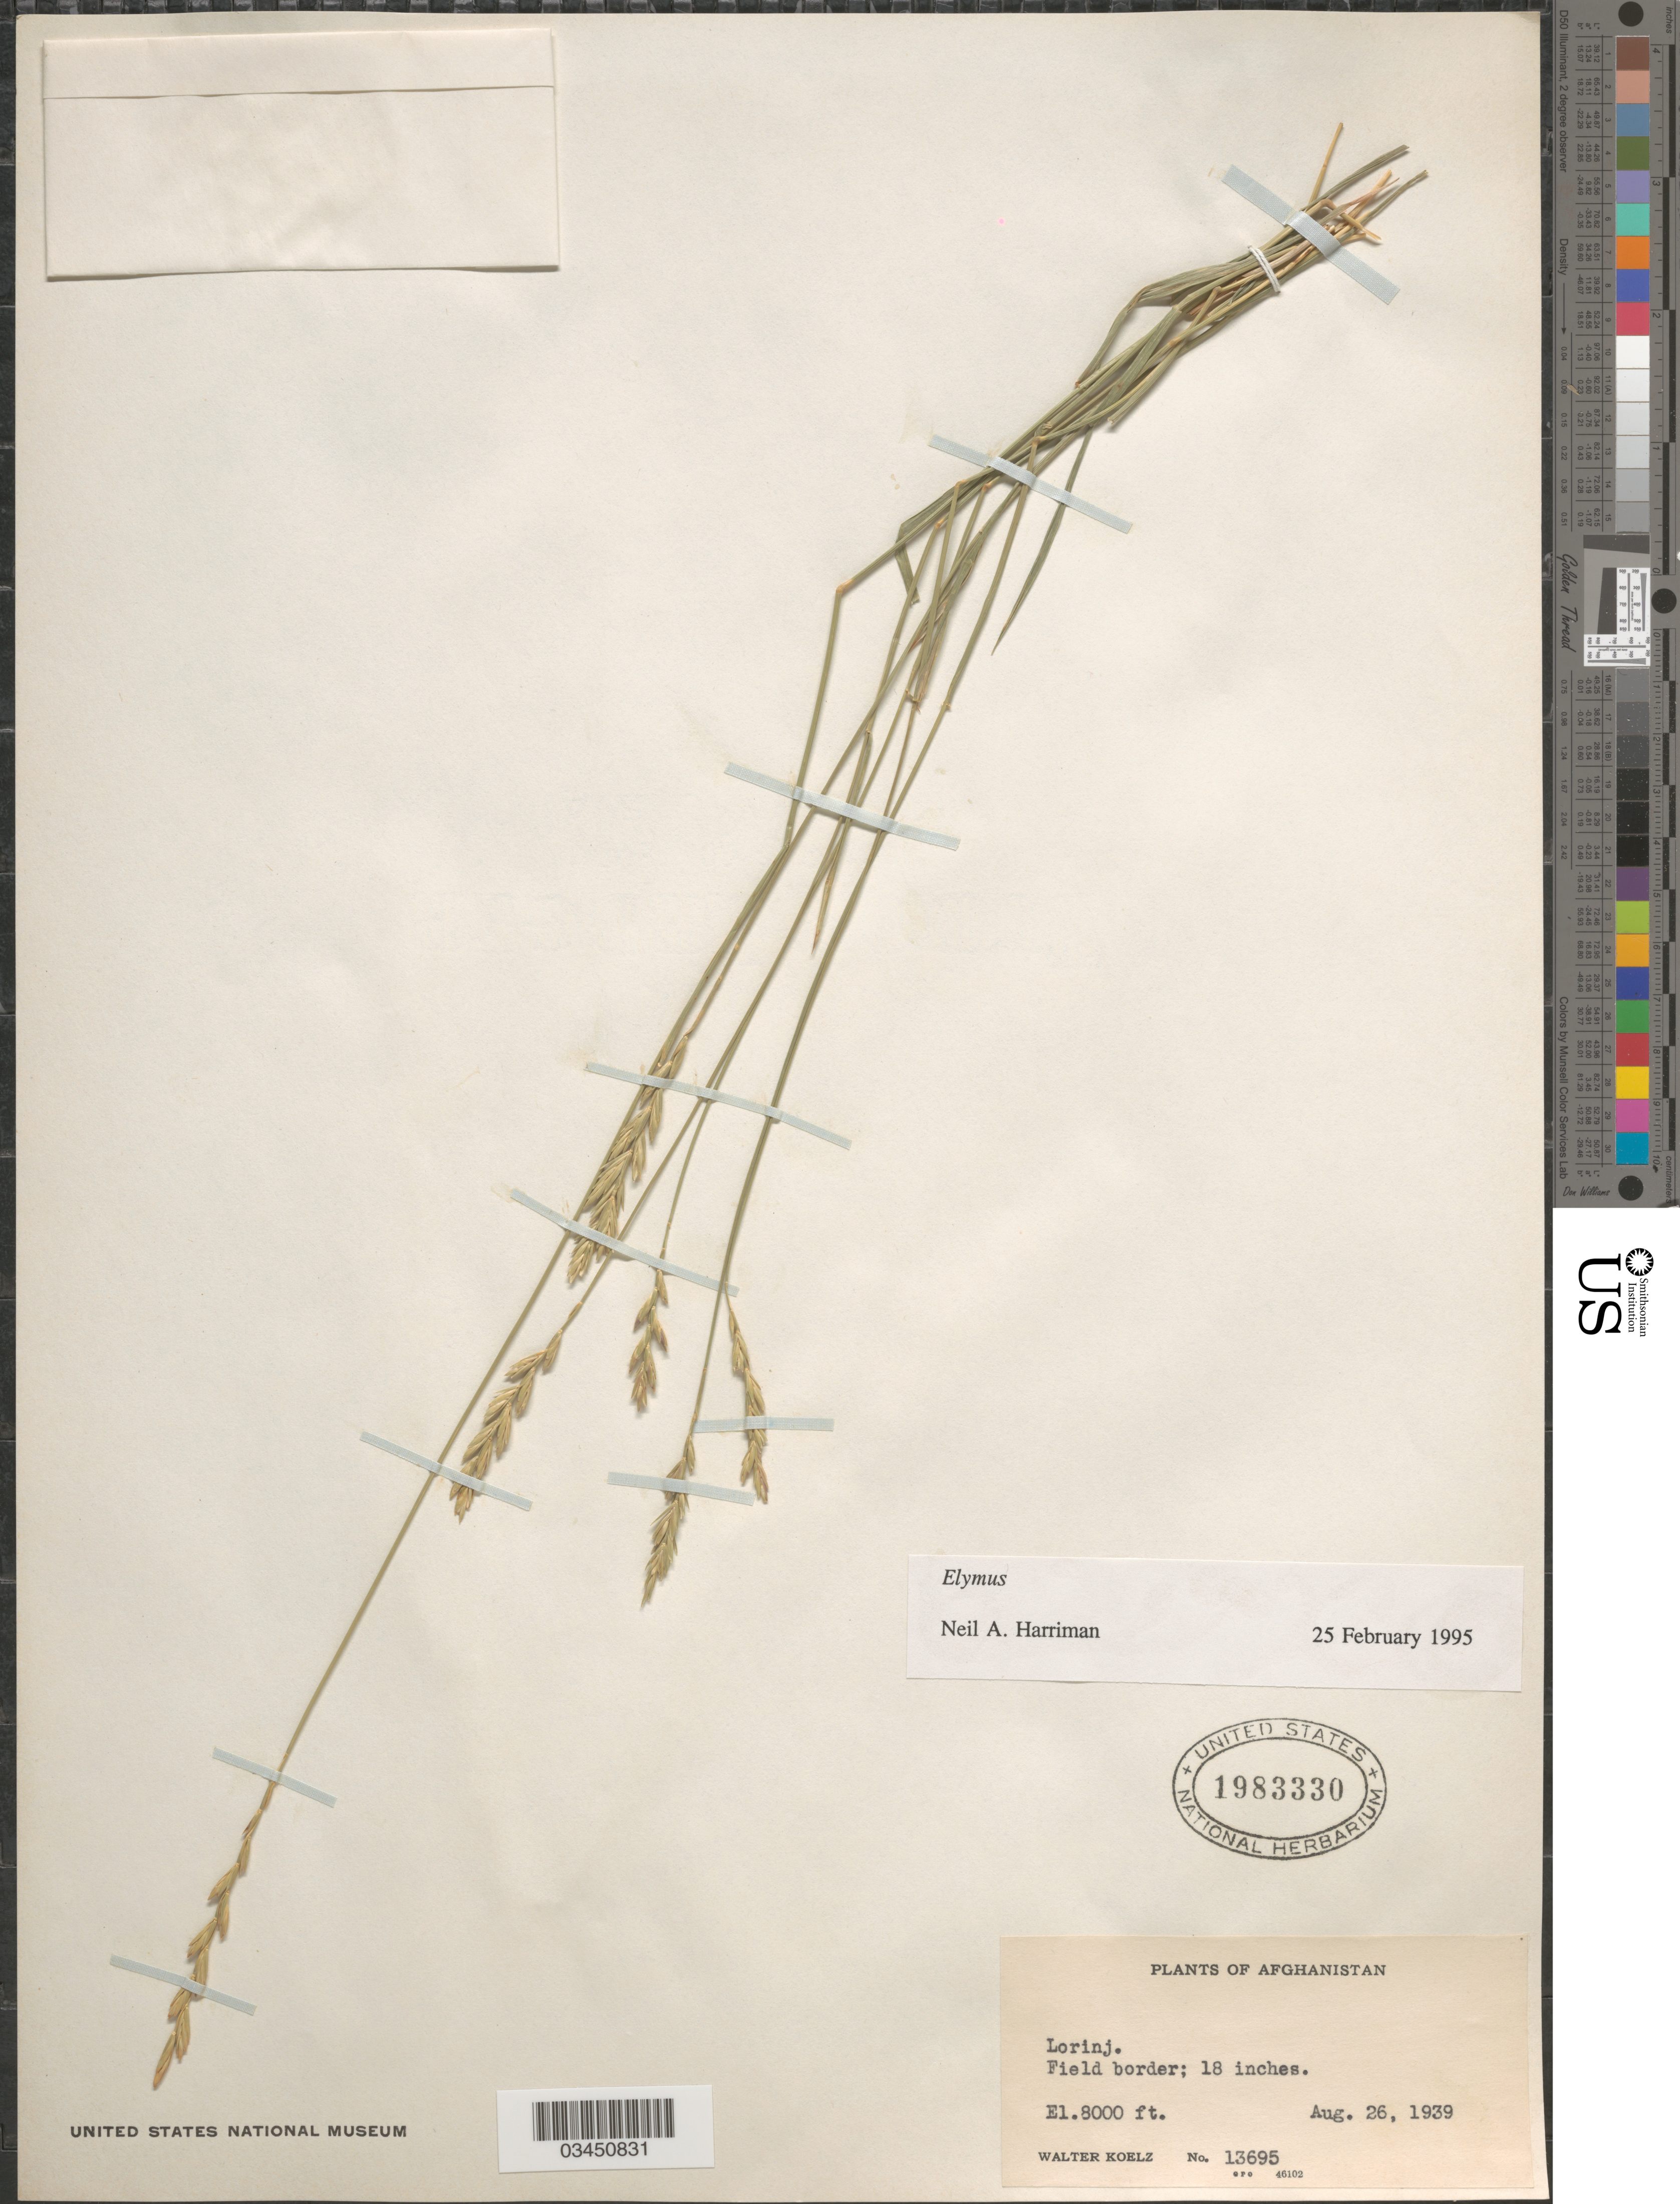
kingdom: Plantae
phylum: Tracheophyta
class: Liliopsida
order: Poales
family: Poaceae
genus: Elymus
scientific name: Elymus sp.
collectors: W. N. Koelz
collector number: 13695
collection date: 1939-08-26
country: Afghanistan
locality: Lorinj.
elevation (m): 2438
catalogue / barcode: US 1983330